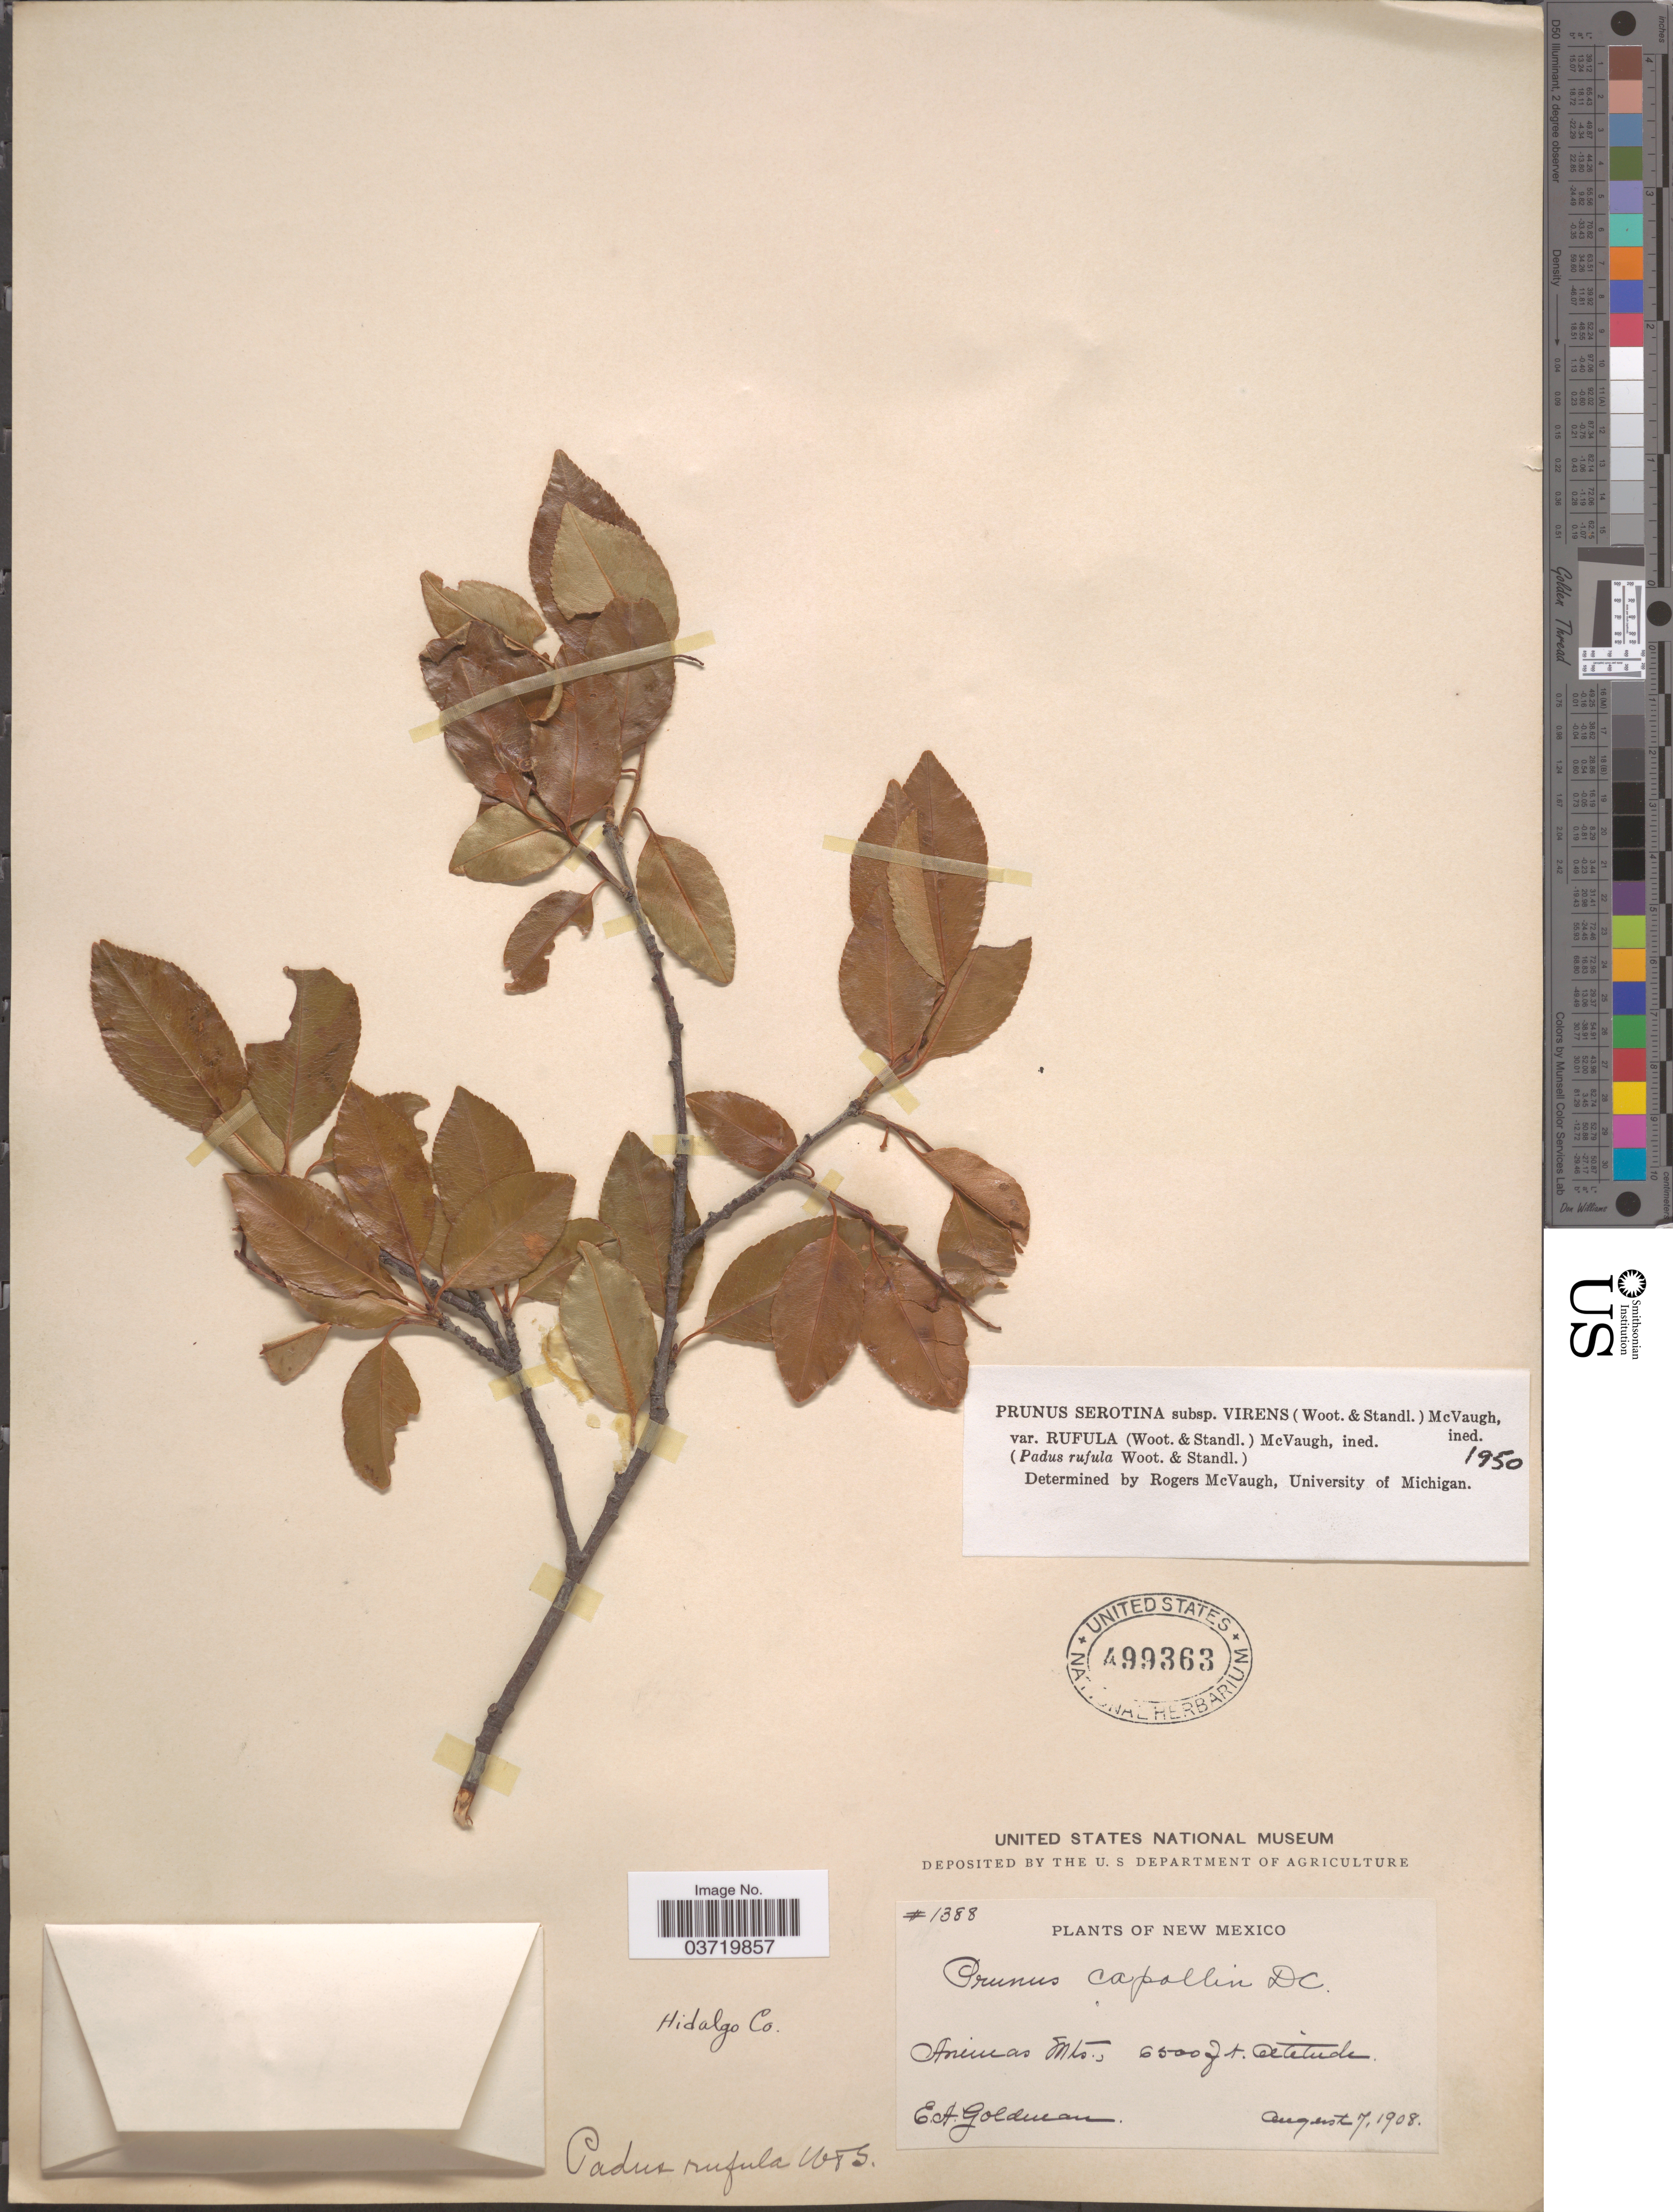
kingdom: Plantae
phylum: Tracheophyta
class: Magnoliopsida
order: Rosales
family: Rosaceae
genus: Prunus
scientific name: Prunus serotina var. rufula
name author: (Wooton & Standl.) McVaugh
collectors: E. A. Goldman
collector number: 1388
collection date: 1908-08-07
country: United States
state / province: New Mexico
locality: Animas Mts. Hidalgo Co.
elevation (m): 1981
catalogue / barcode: US 499363